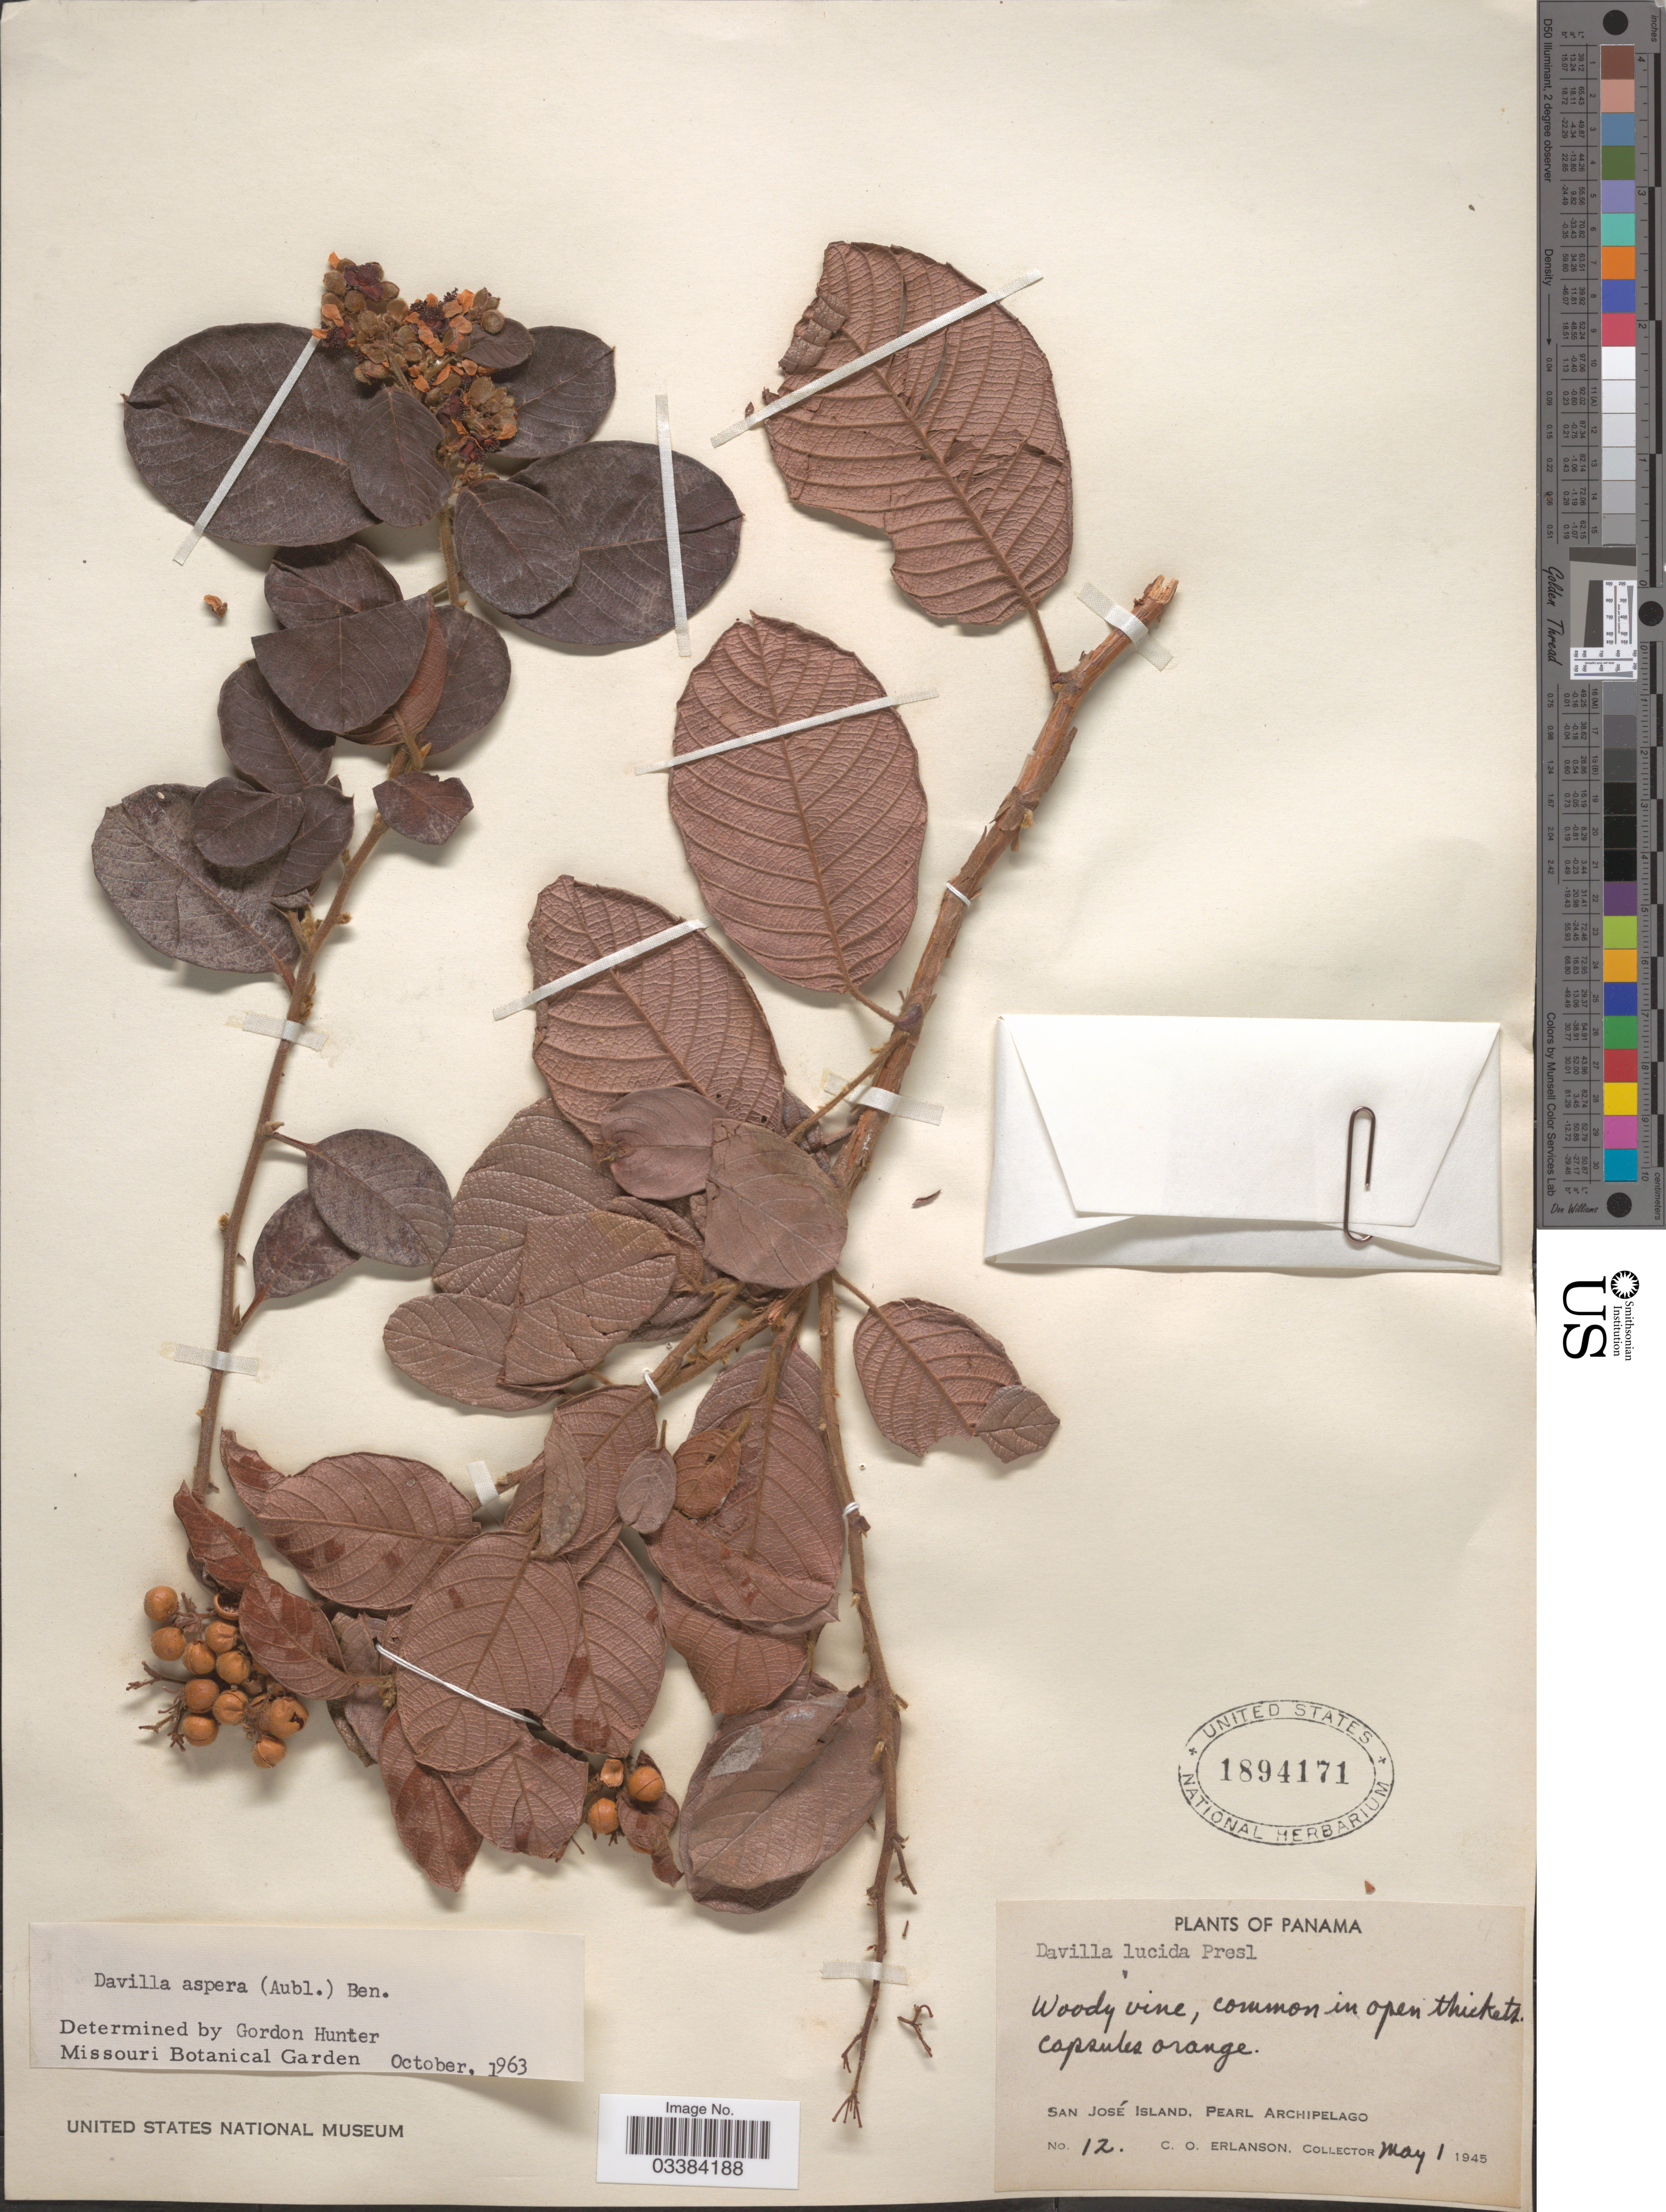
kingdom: Plantae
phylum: Tracheophyta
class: Magnoliopsida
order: Dilleniales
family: Dilleniaceae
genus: Davilla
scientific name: Davilla kunthii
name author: A. St.-Hil.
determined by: Strong, Mark T., (BOT), Smithsonian Institution - National Museum of Natural History (UNITED STATES)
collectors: C. O. Erlanson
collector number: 12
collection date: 1945-05-01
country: Panama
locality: San José Island, Pearl Archipelago.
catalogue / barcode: US 1894171